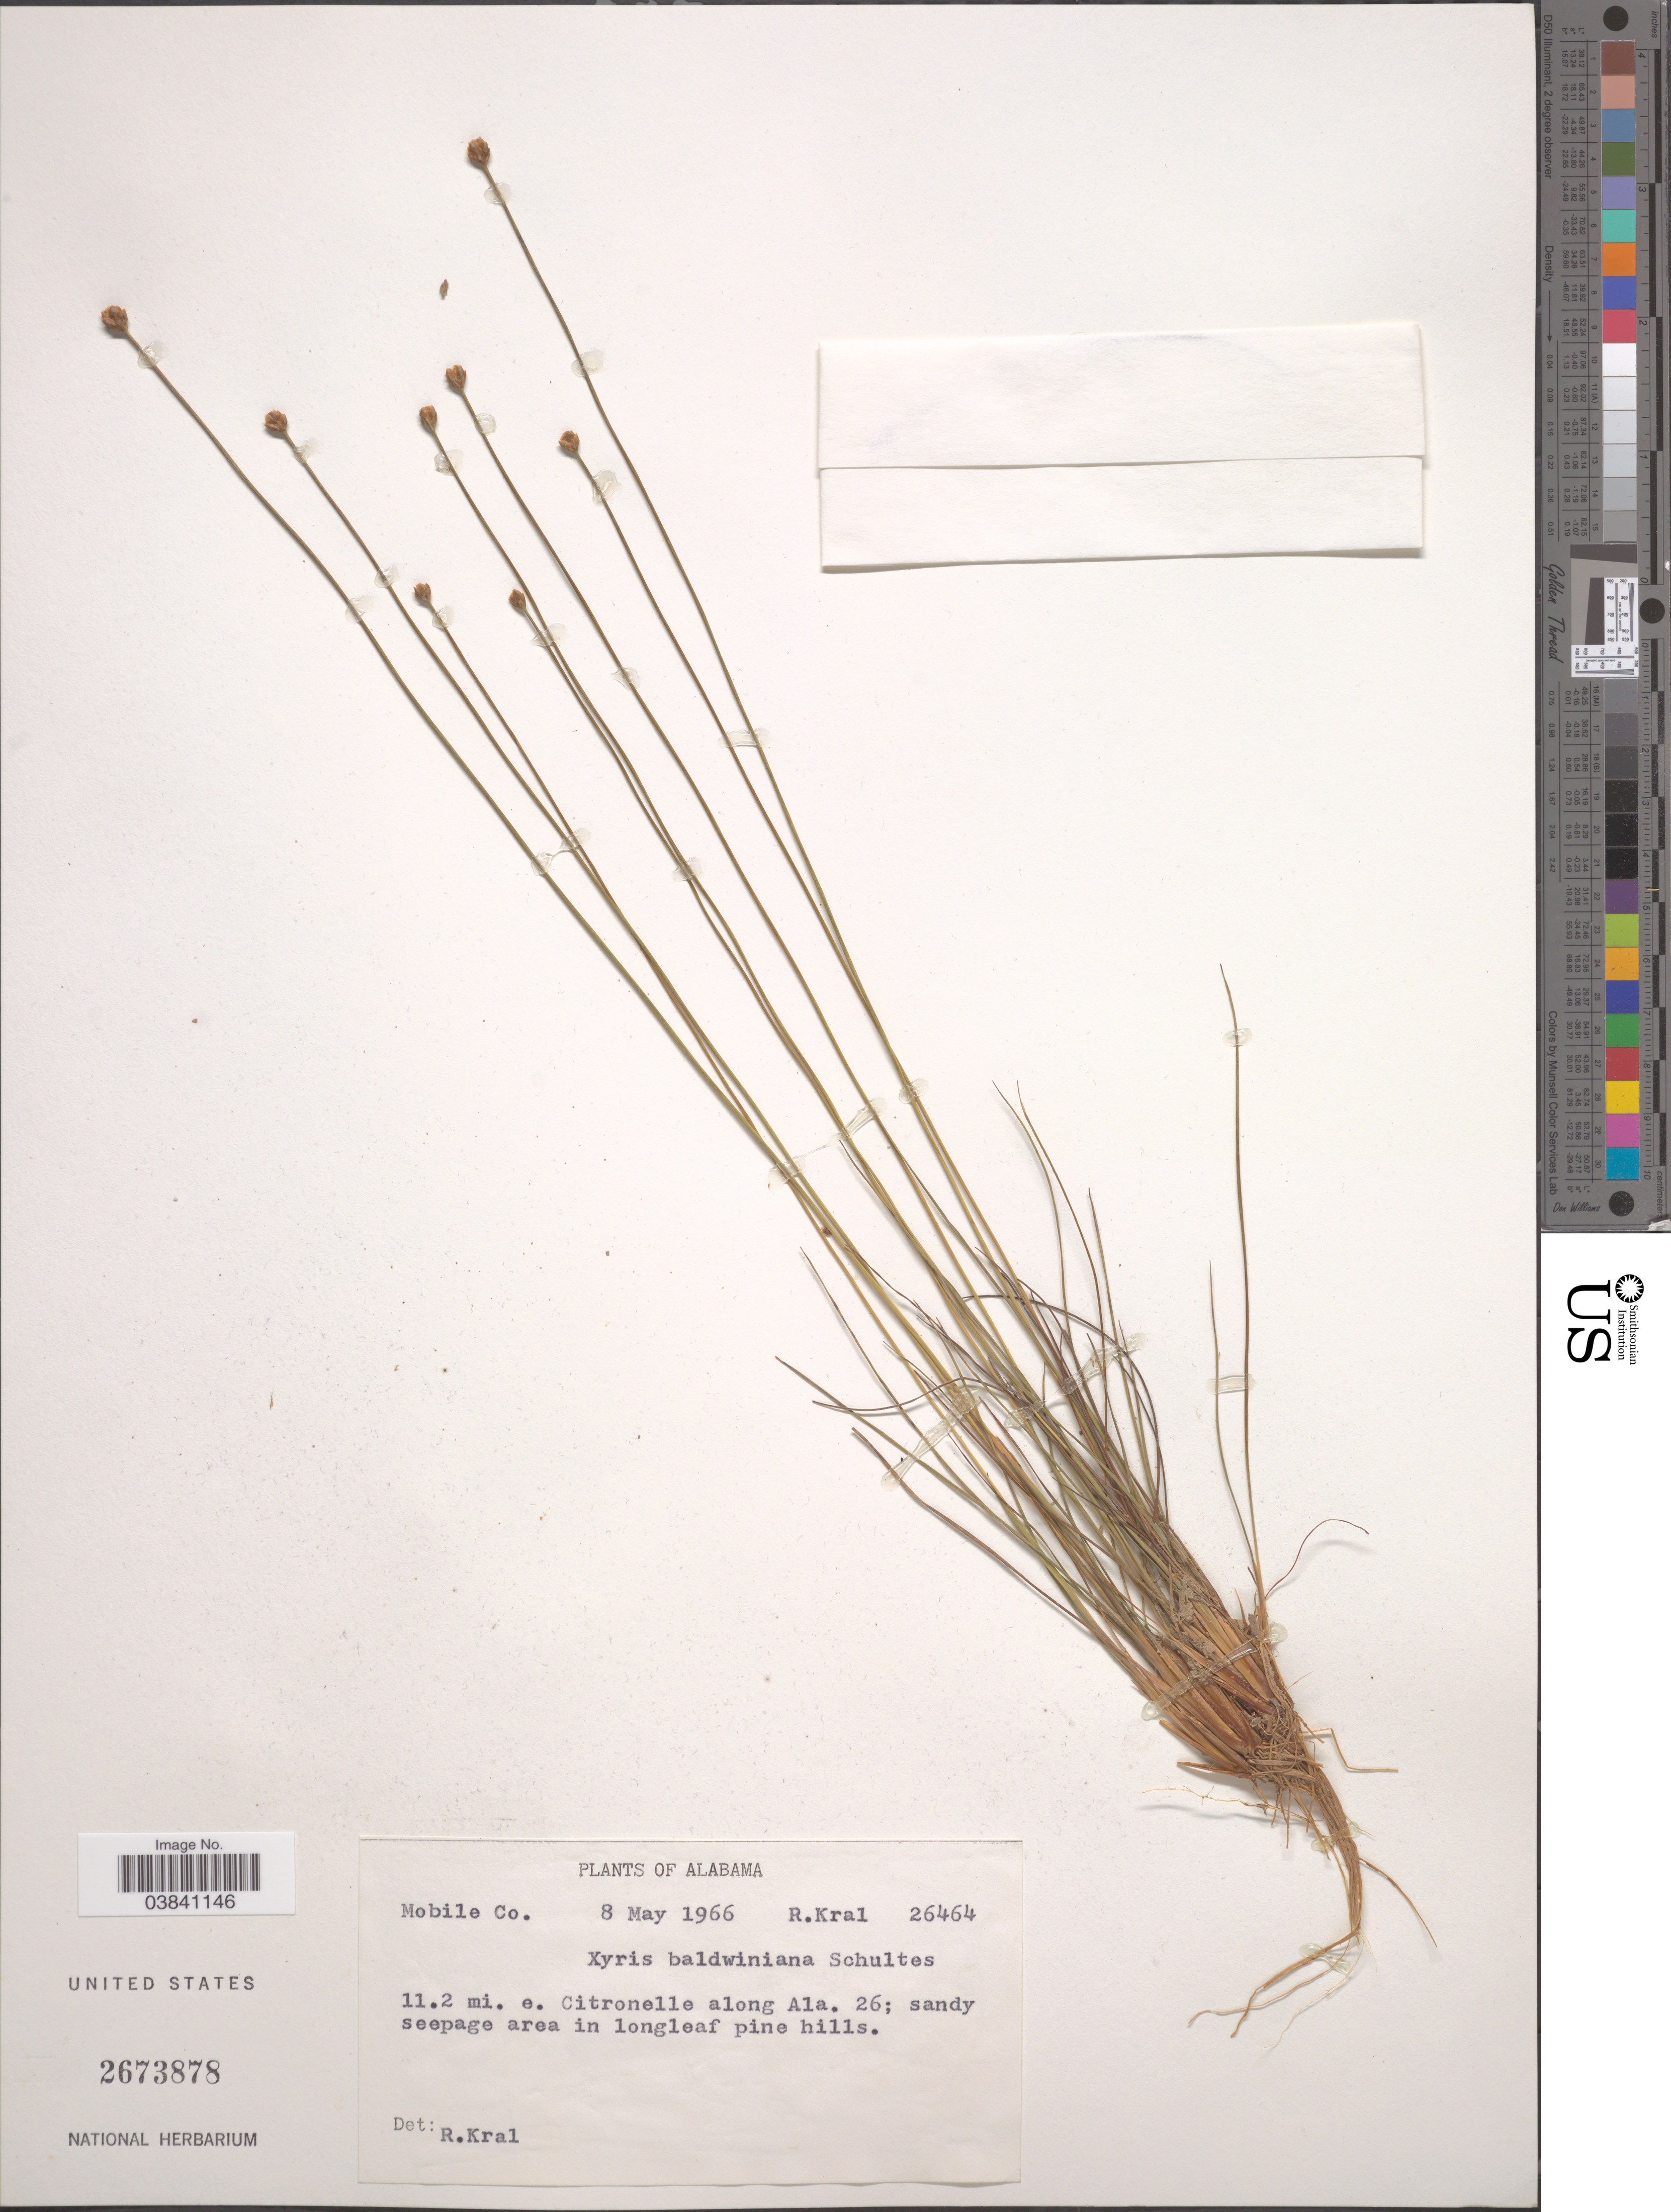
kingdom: Plantae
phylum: Tracheophyta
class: Liliopsida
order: Poales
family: Xyridaceae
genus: Xyris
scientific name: Xyris baldwiniana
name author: Schult.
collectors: R. Kral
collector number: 26464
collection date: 1966-05-08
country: United States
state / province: Alabama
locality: Mobile Co. 11.2 mi. e. Citronelle along Ala. 26.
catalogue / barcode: US 2673878